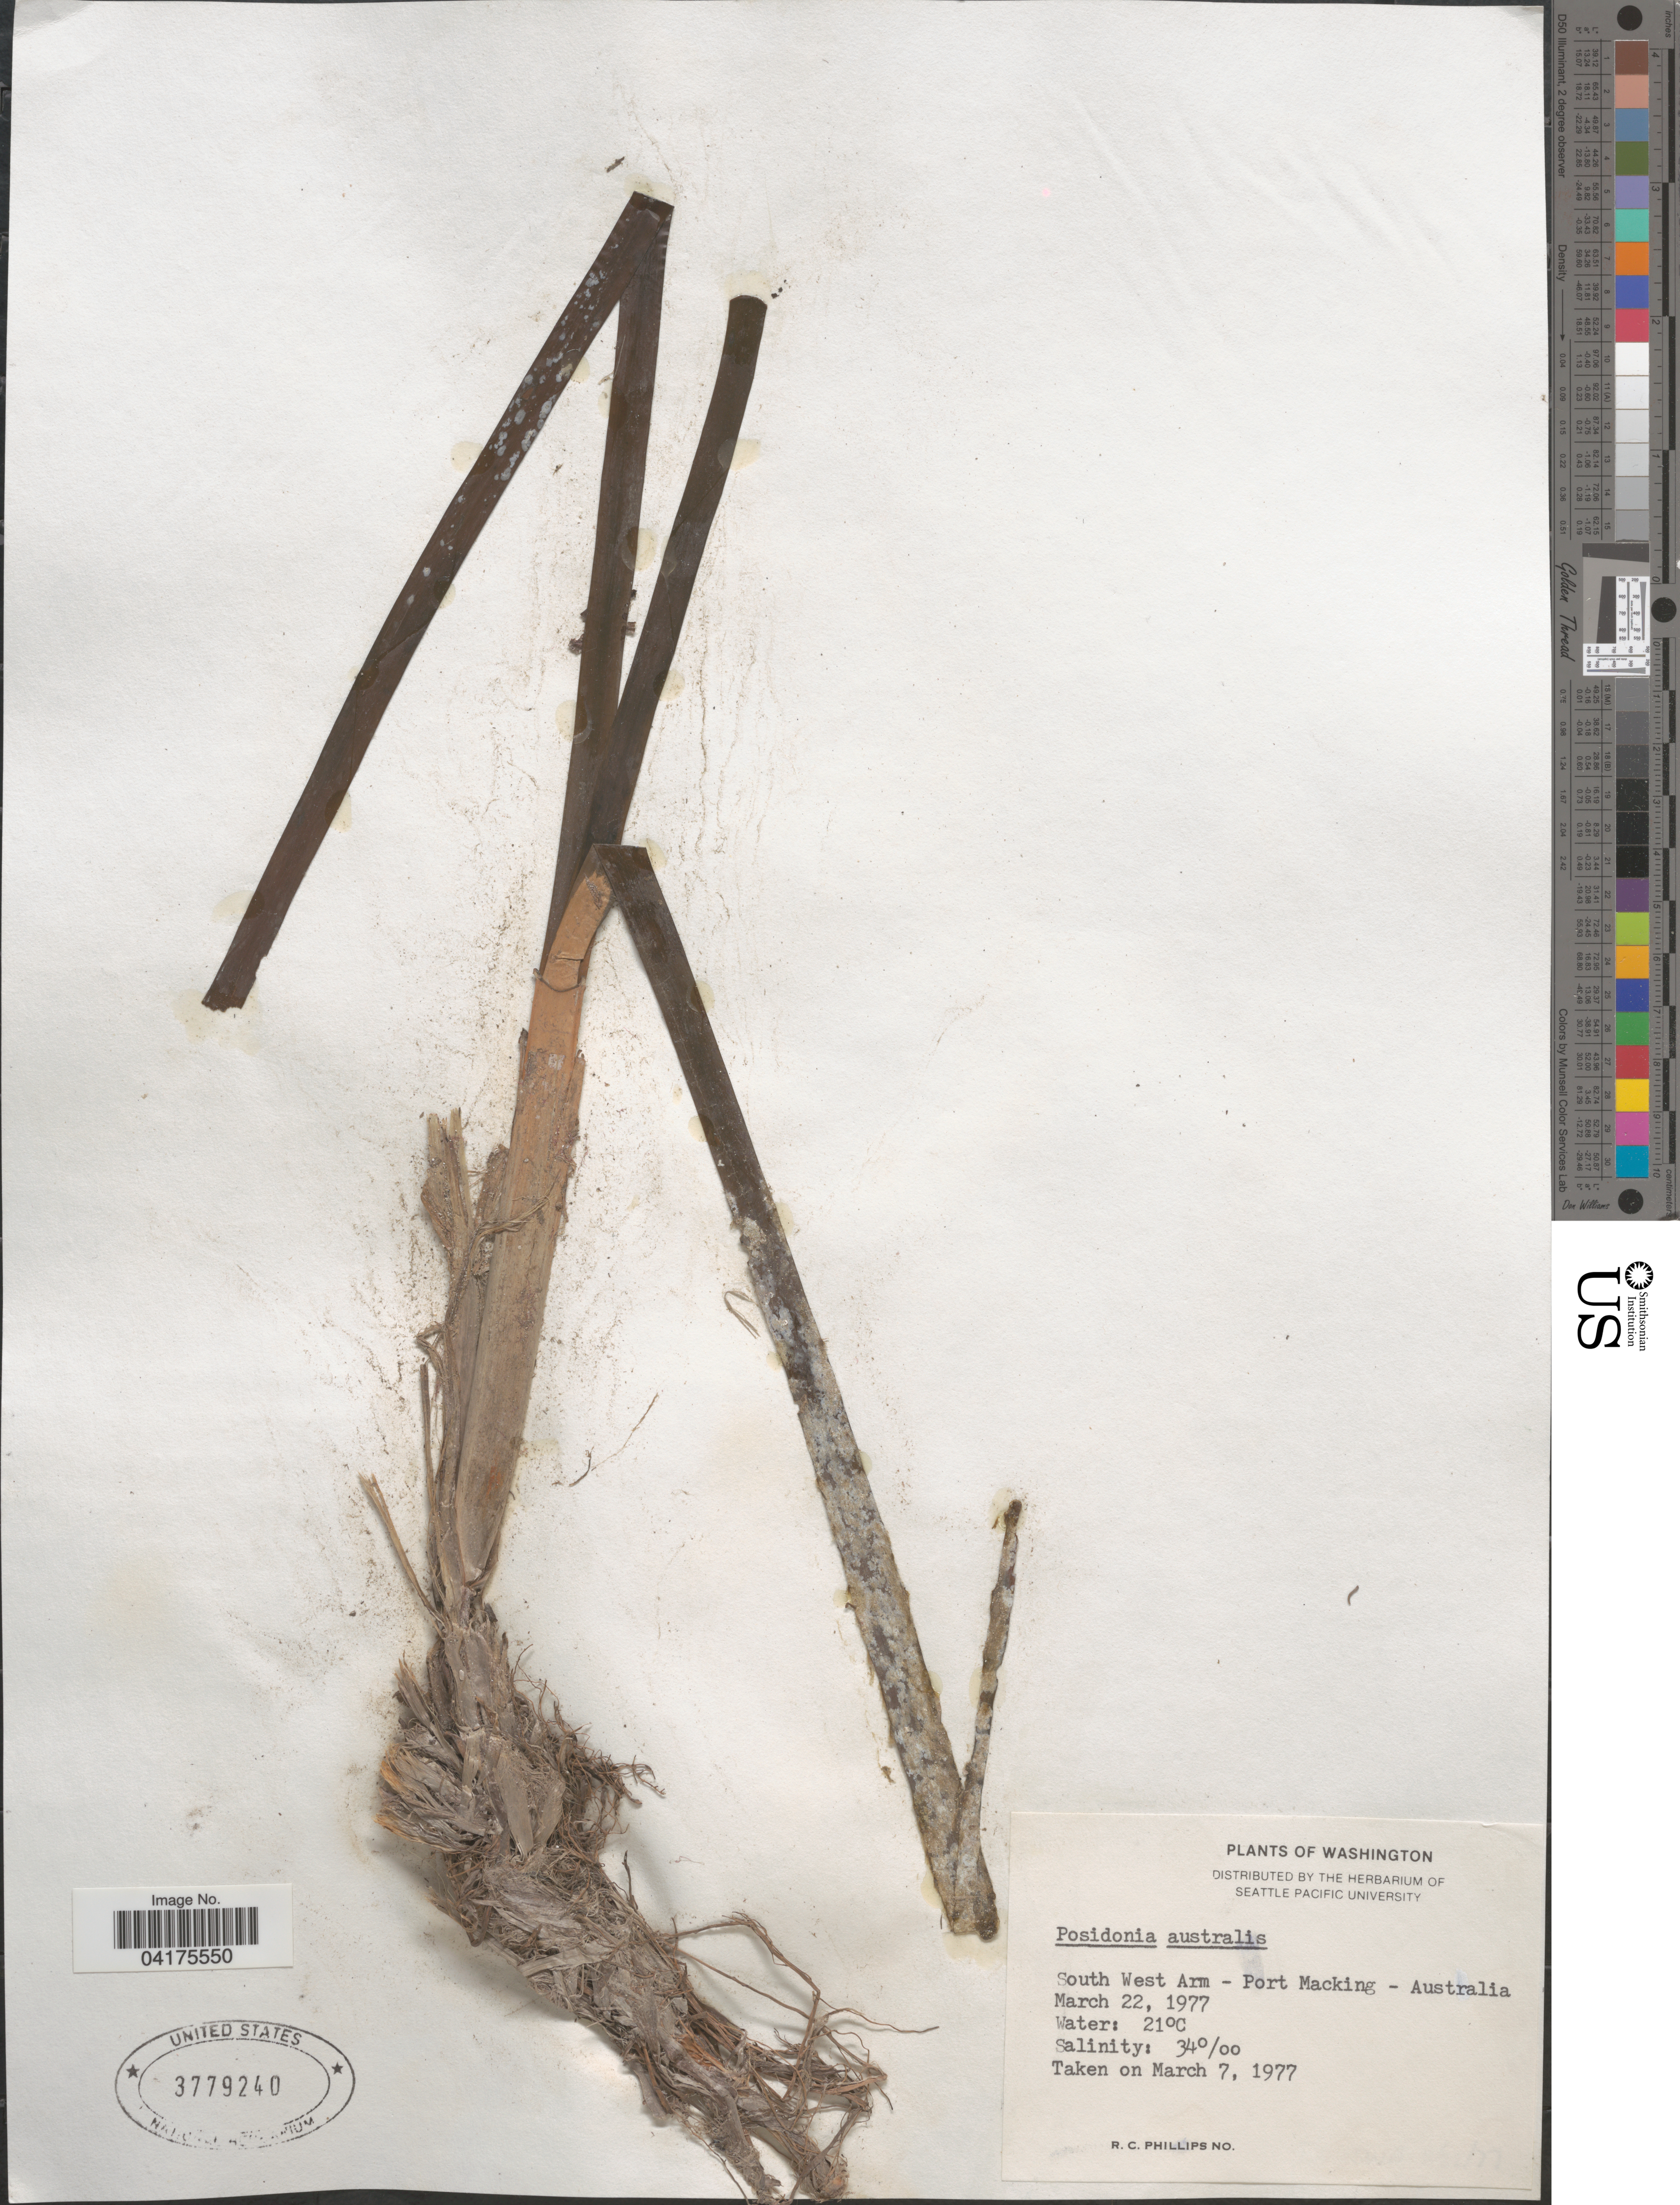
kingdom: Plantae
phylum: Tracheophyta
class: Liliopsida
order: Alismatales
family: Posidoniaceae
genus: Posidonia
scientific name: Posidonia australis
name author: Hook. f.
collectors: R. C. Phillips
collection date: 1977-03-22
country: Australia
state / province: New South Wales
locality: South West Arm - Port Macking [= Port Hacking].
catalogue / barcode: US 3779240